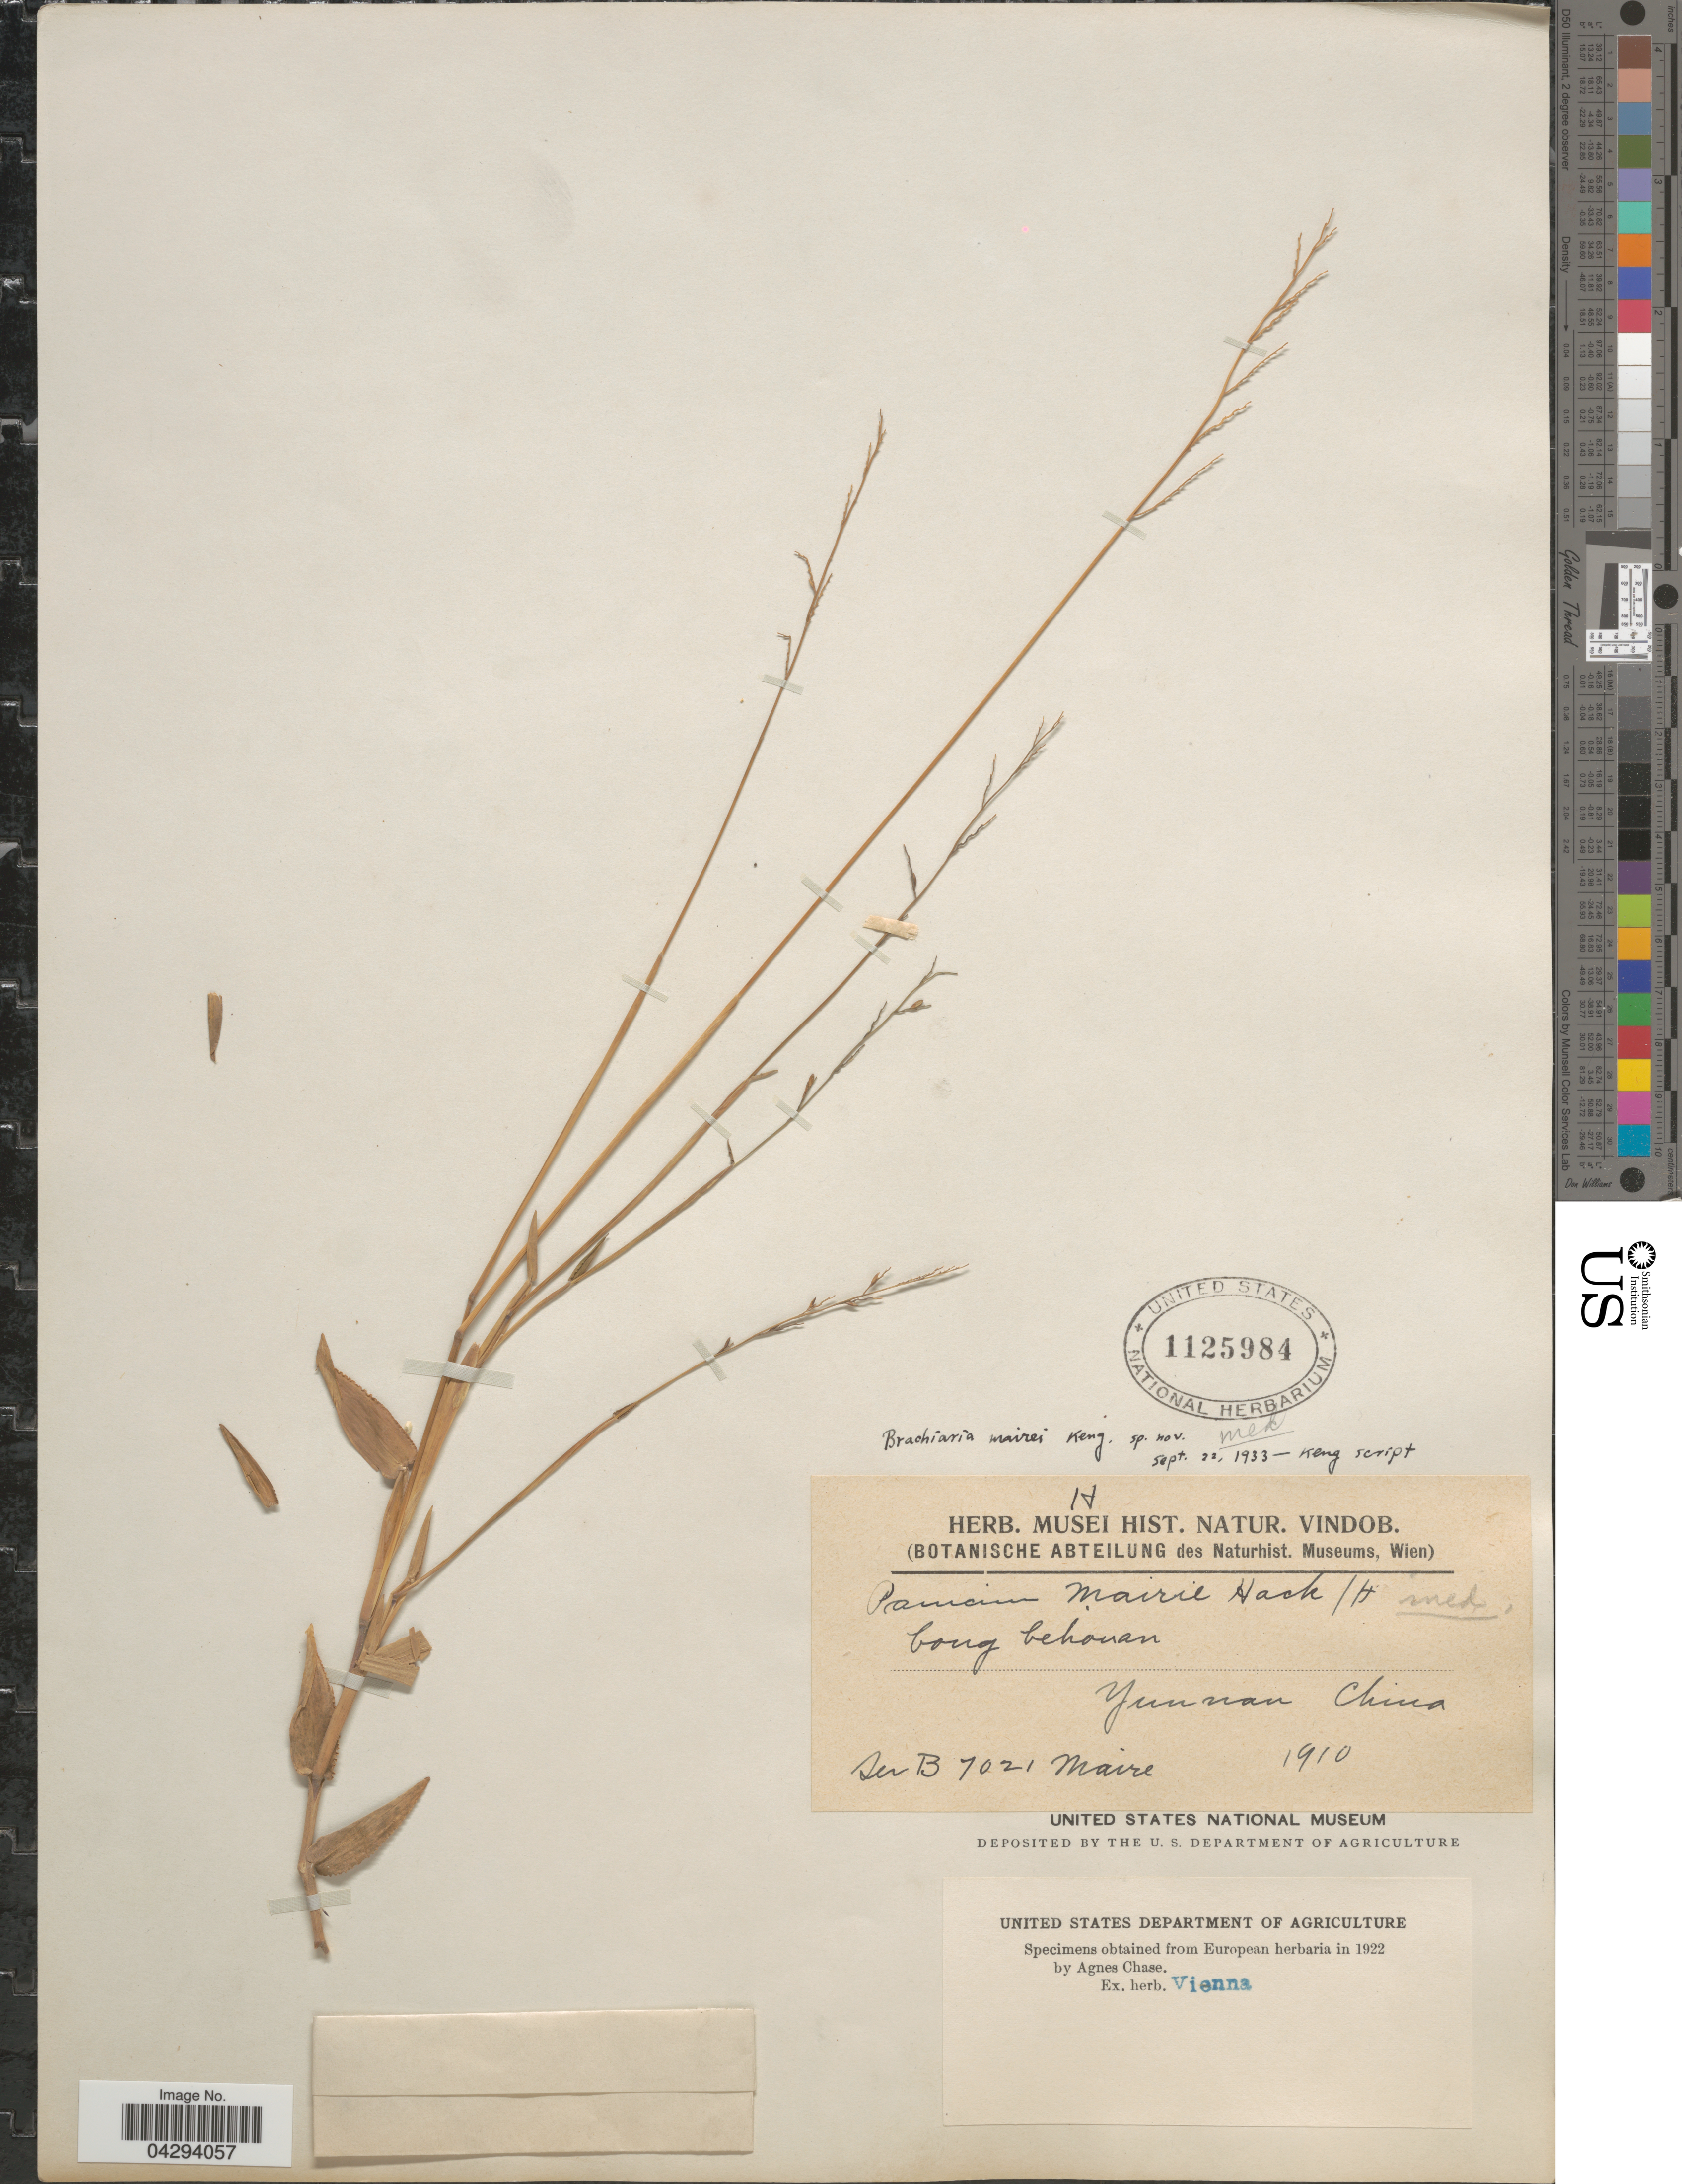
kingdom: Plantae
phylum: Tracheophyta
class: Liliopsida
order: Poales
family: Poaceae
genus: Urochloa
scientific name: Urochloa sp.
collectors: Maire, --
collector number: B7021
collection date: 1910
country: China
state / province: Yunnan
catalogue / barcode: US 1125984